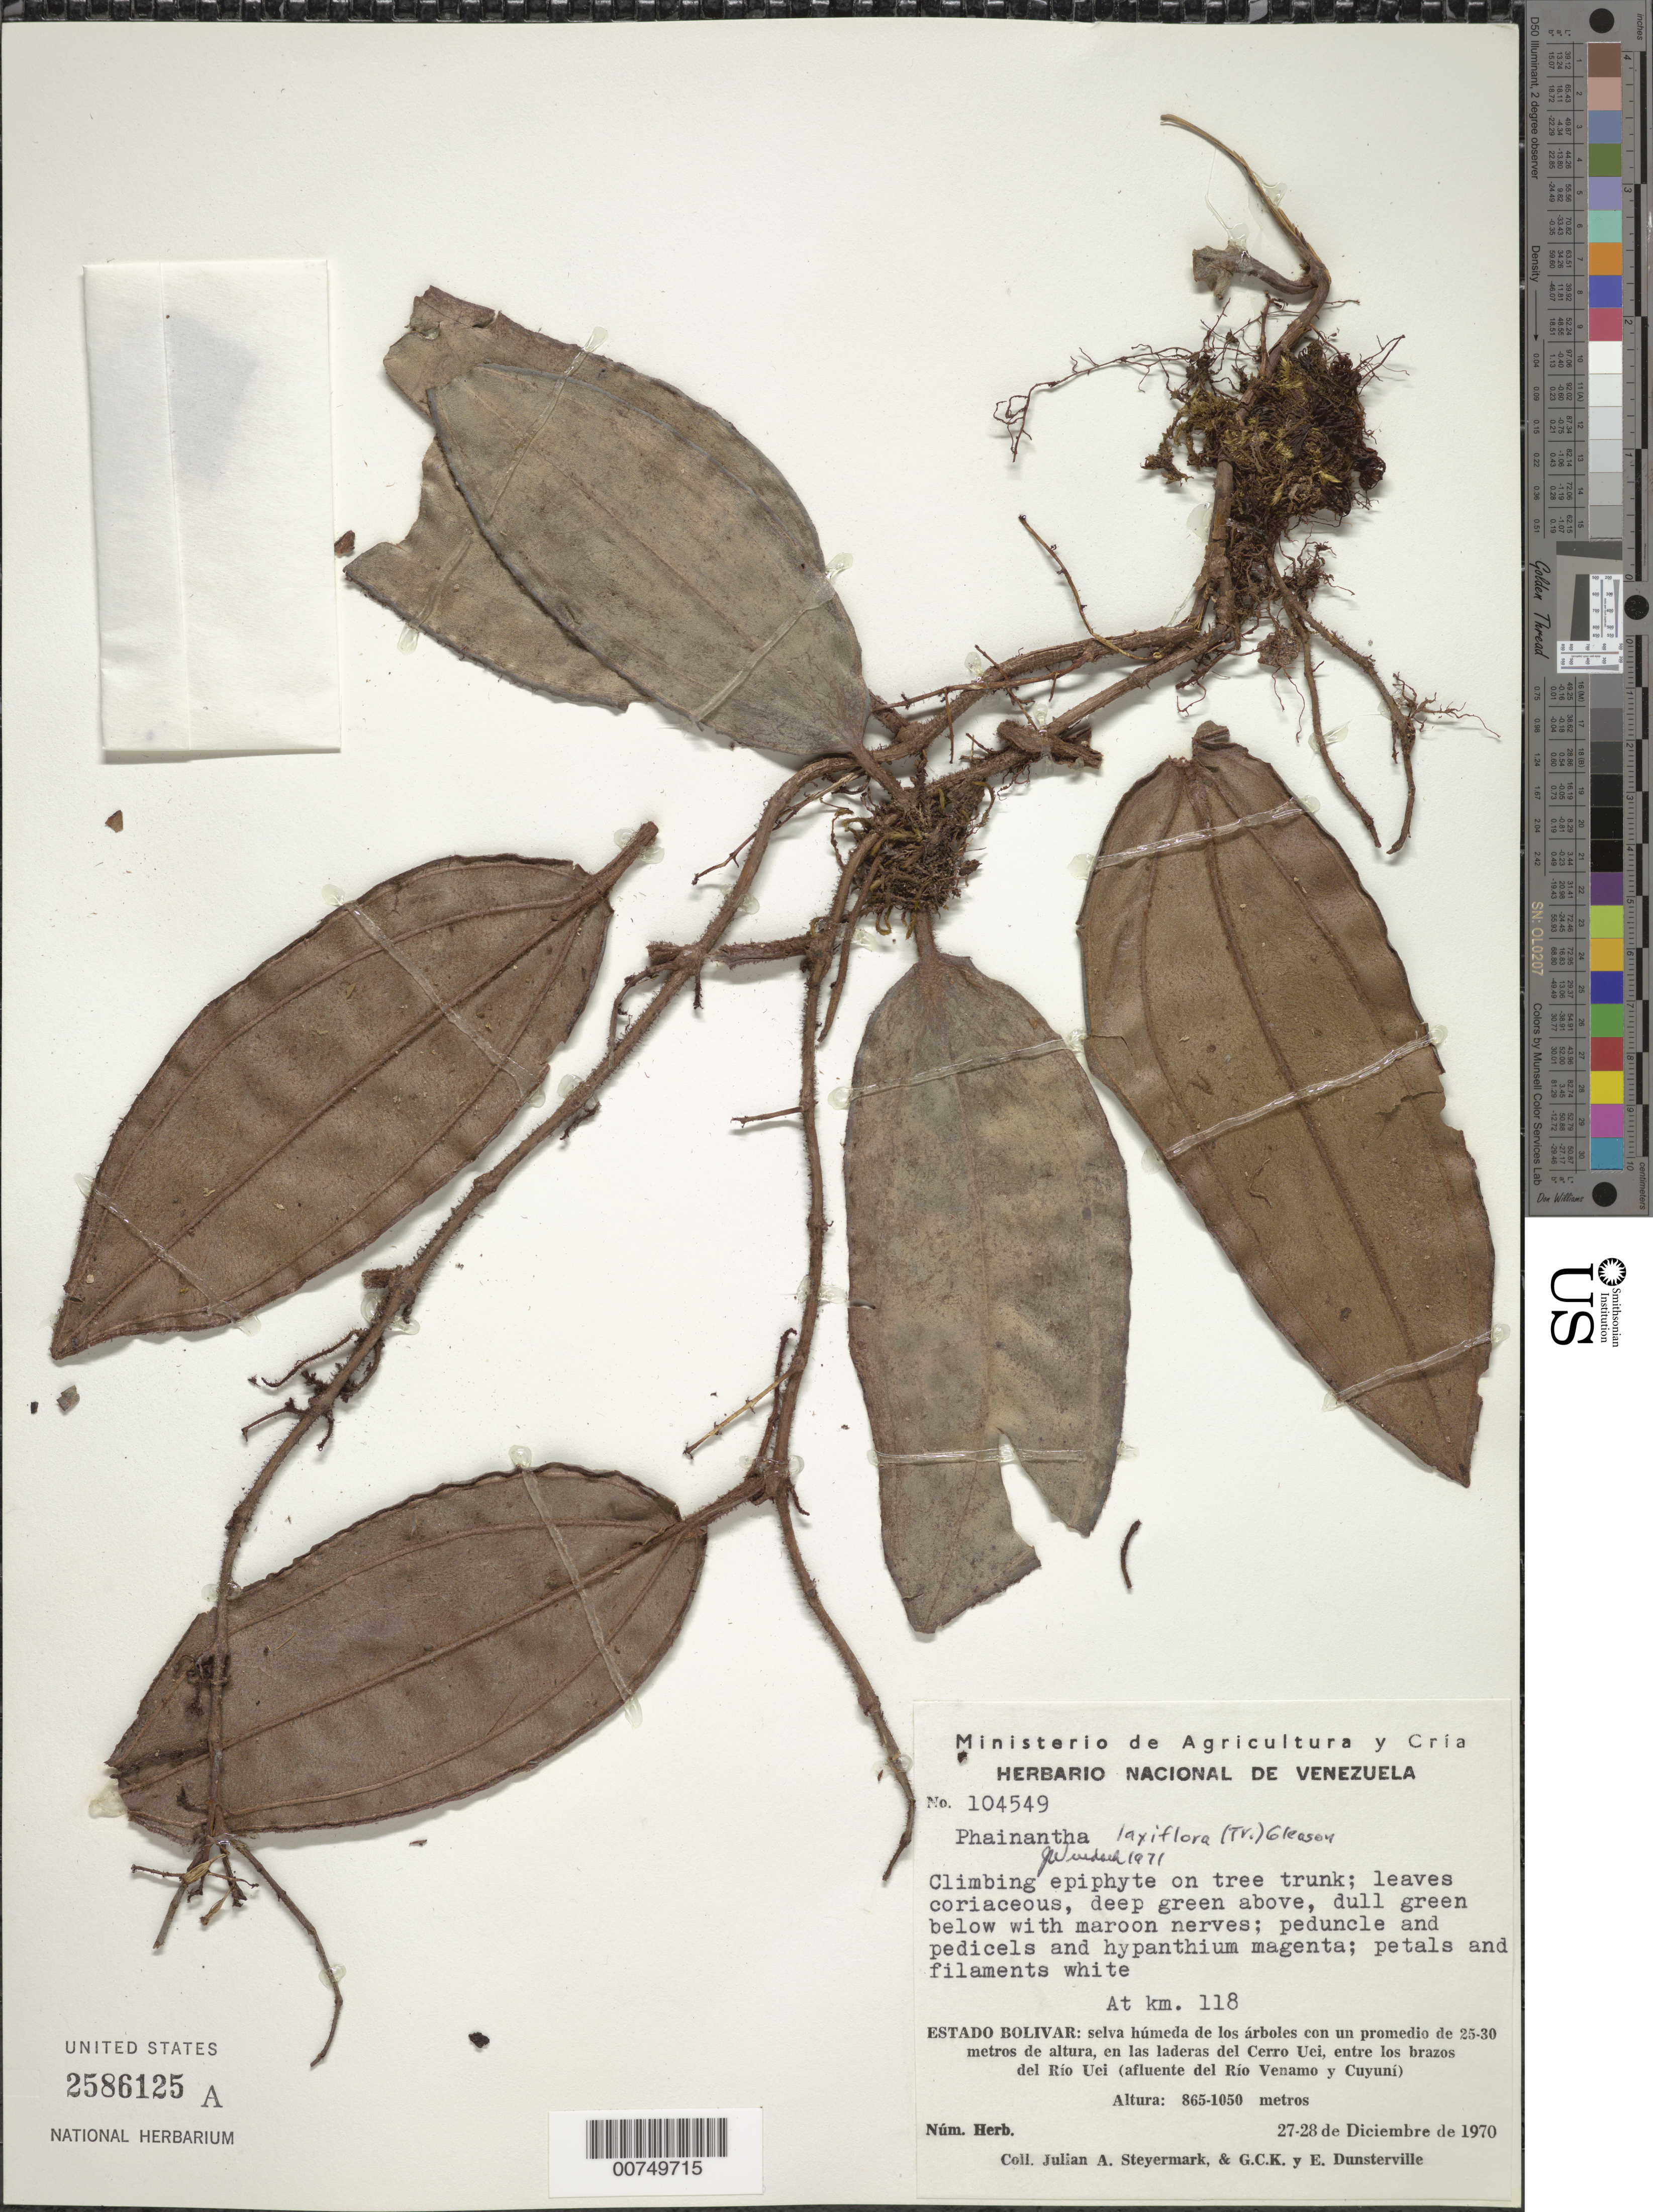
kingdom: Plantae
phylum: Tracheophyta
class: Magnoliopsida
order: Myrtales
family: Melastomataceae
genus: Phainantha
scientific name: Phainantha laxiflora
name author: (Triana) Gleason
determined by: Wurdack, John J., (US), US (UNITED STATES)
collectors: J. Steyermark, G. C. K. Dunsterville & E. Dunsterville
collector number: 104549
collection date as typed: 27-Dec-70 to 28-Dec-70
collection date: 1970-12-27/1970-12-28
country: Venezuela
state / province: Bolívar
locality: Cerro Uei, entre los brazos del Río Uei (affl. del Río Venamo y Cuyuni)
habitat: Selva húmeda de los arboles con un promedio de 25-30 metros de altura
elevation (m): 865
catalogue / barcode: US 2586125